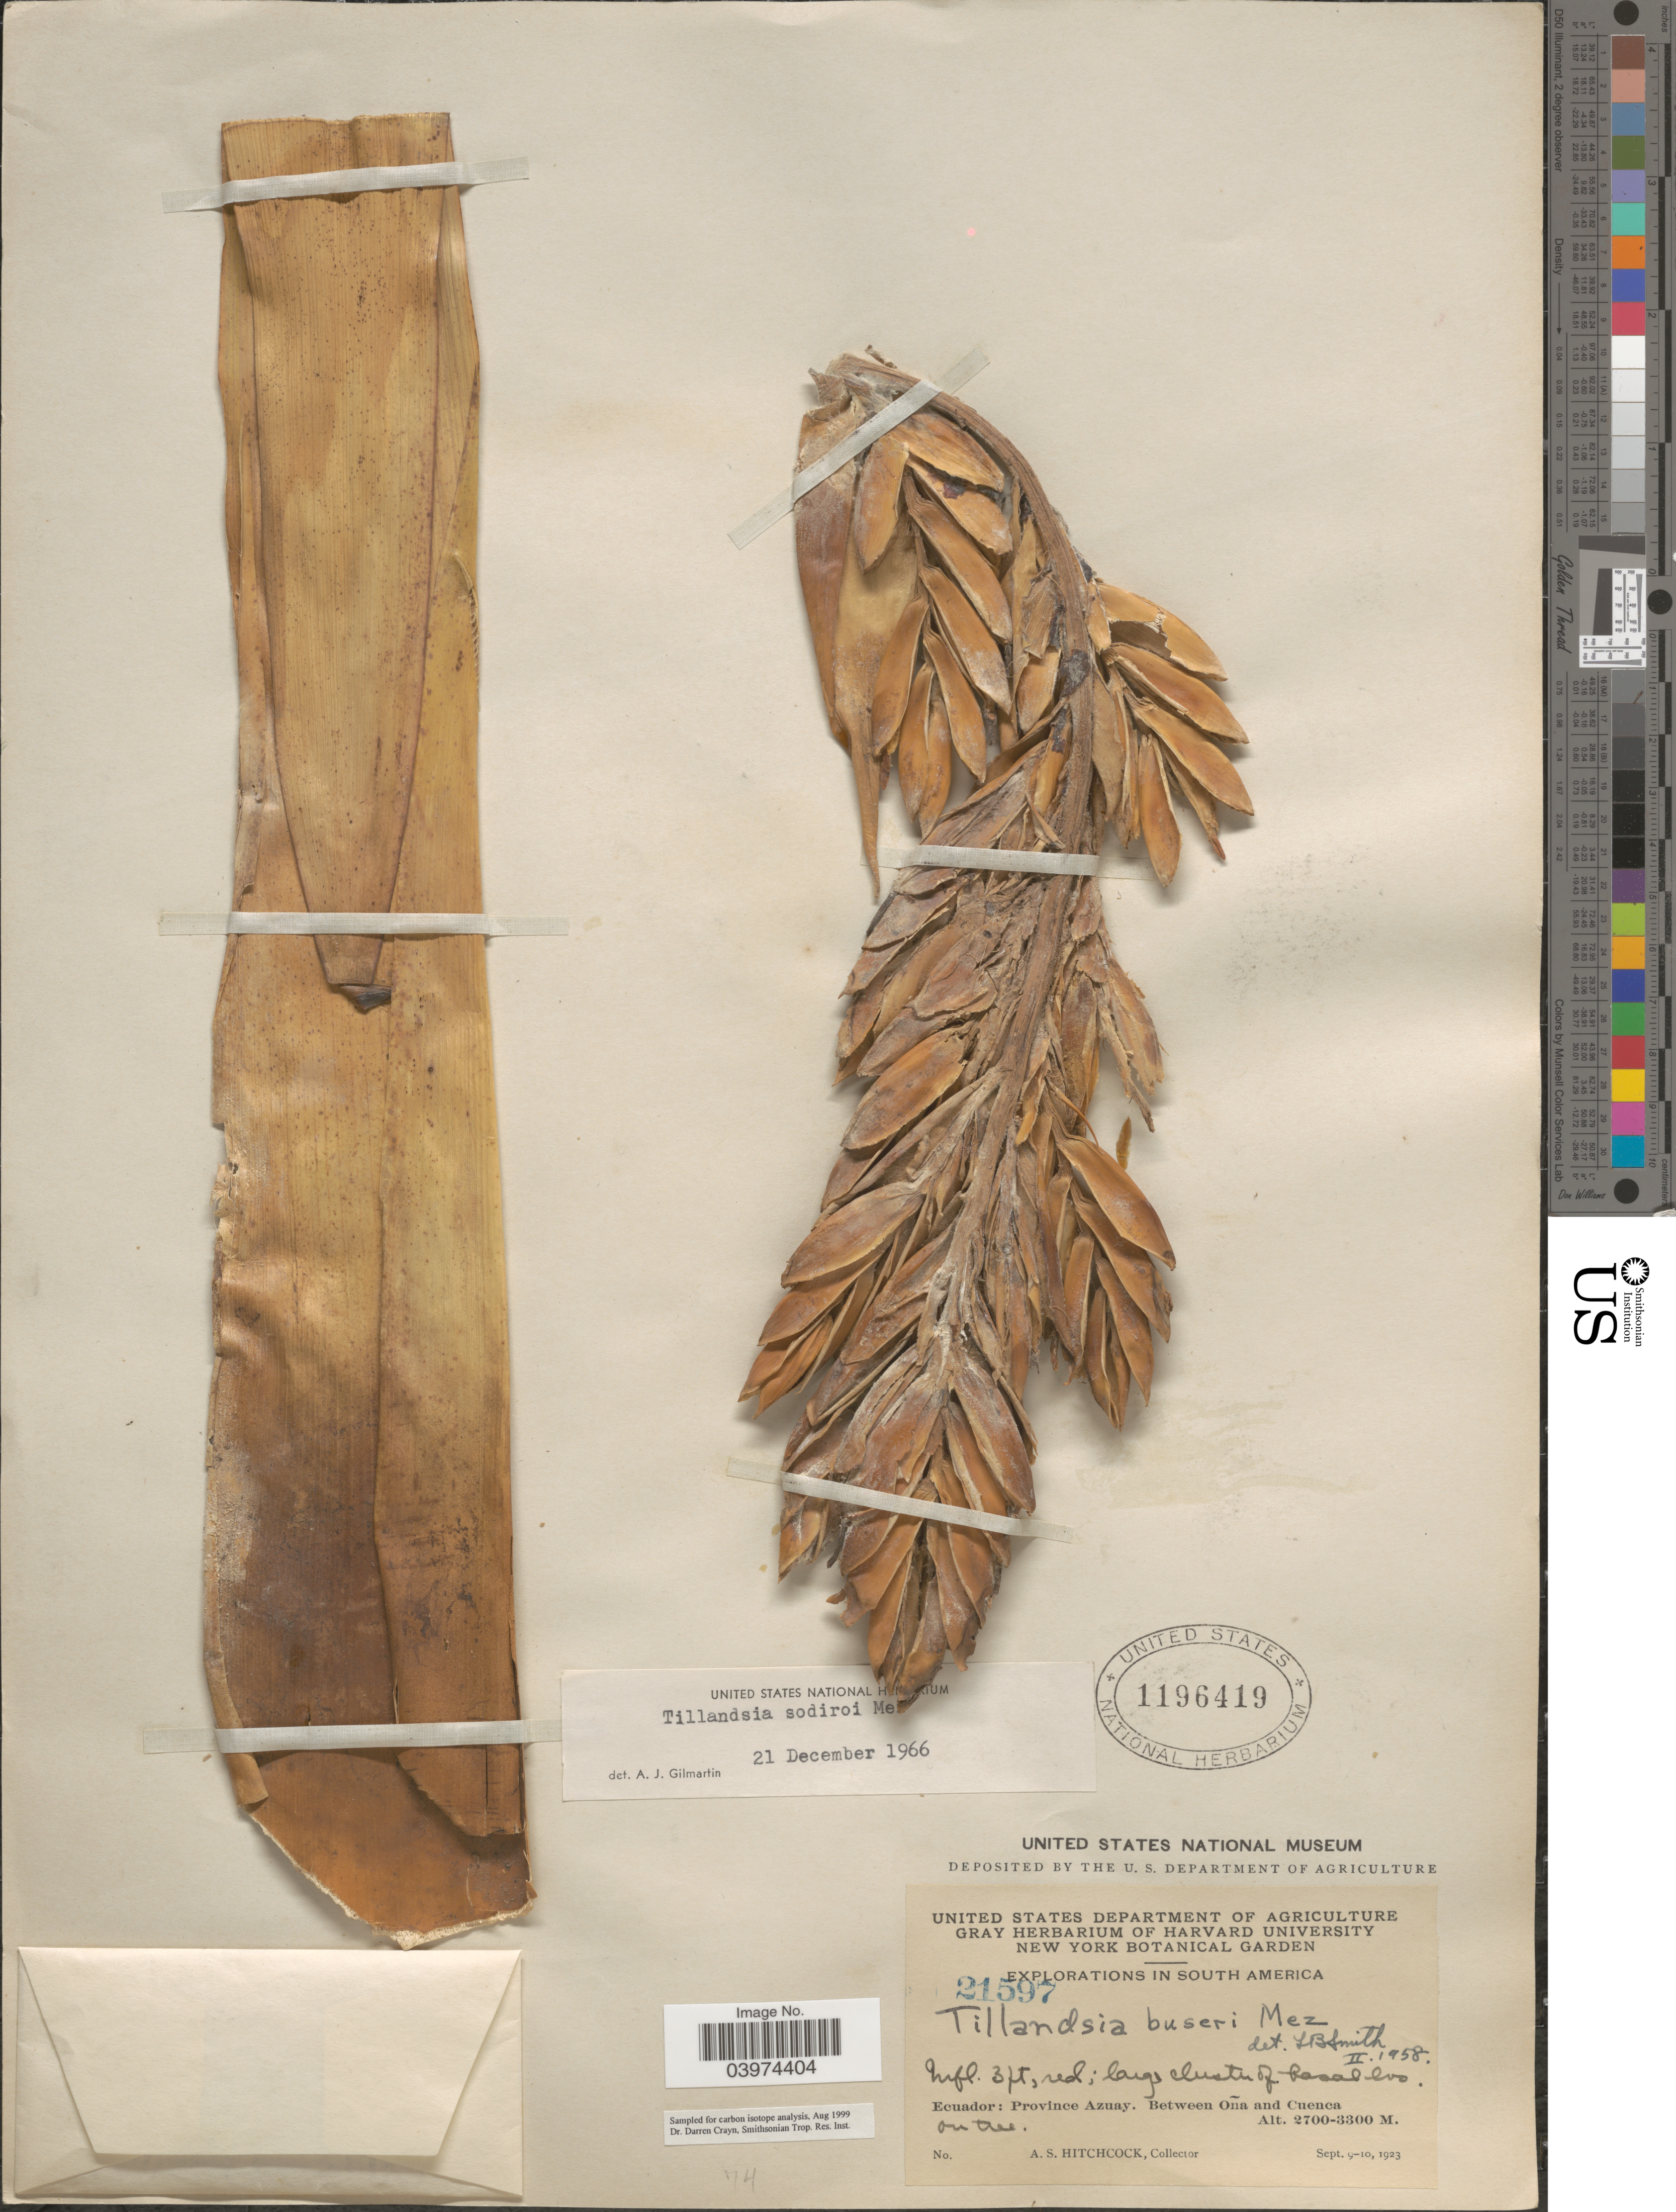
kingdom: Plantae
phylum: Tracheophyta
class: Liliopsida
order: Poales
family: Bromeliaceae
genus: Tillandsia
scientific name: Tillandsia sodiroi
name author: Mez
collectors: A. S. Hitchcock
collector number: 21597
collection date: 1923-09-09/1923-09-10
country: Ecuador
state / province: Azuay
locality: Explorations in South America. Between Oña and Cuenca.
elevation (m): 2700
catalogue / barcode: US 1196419